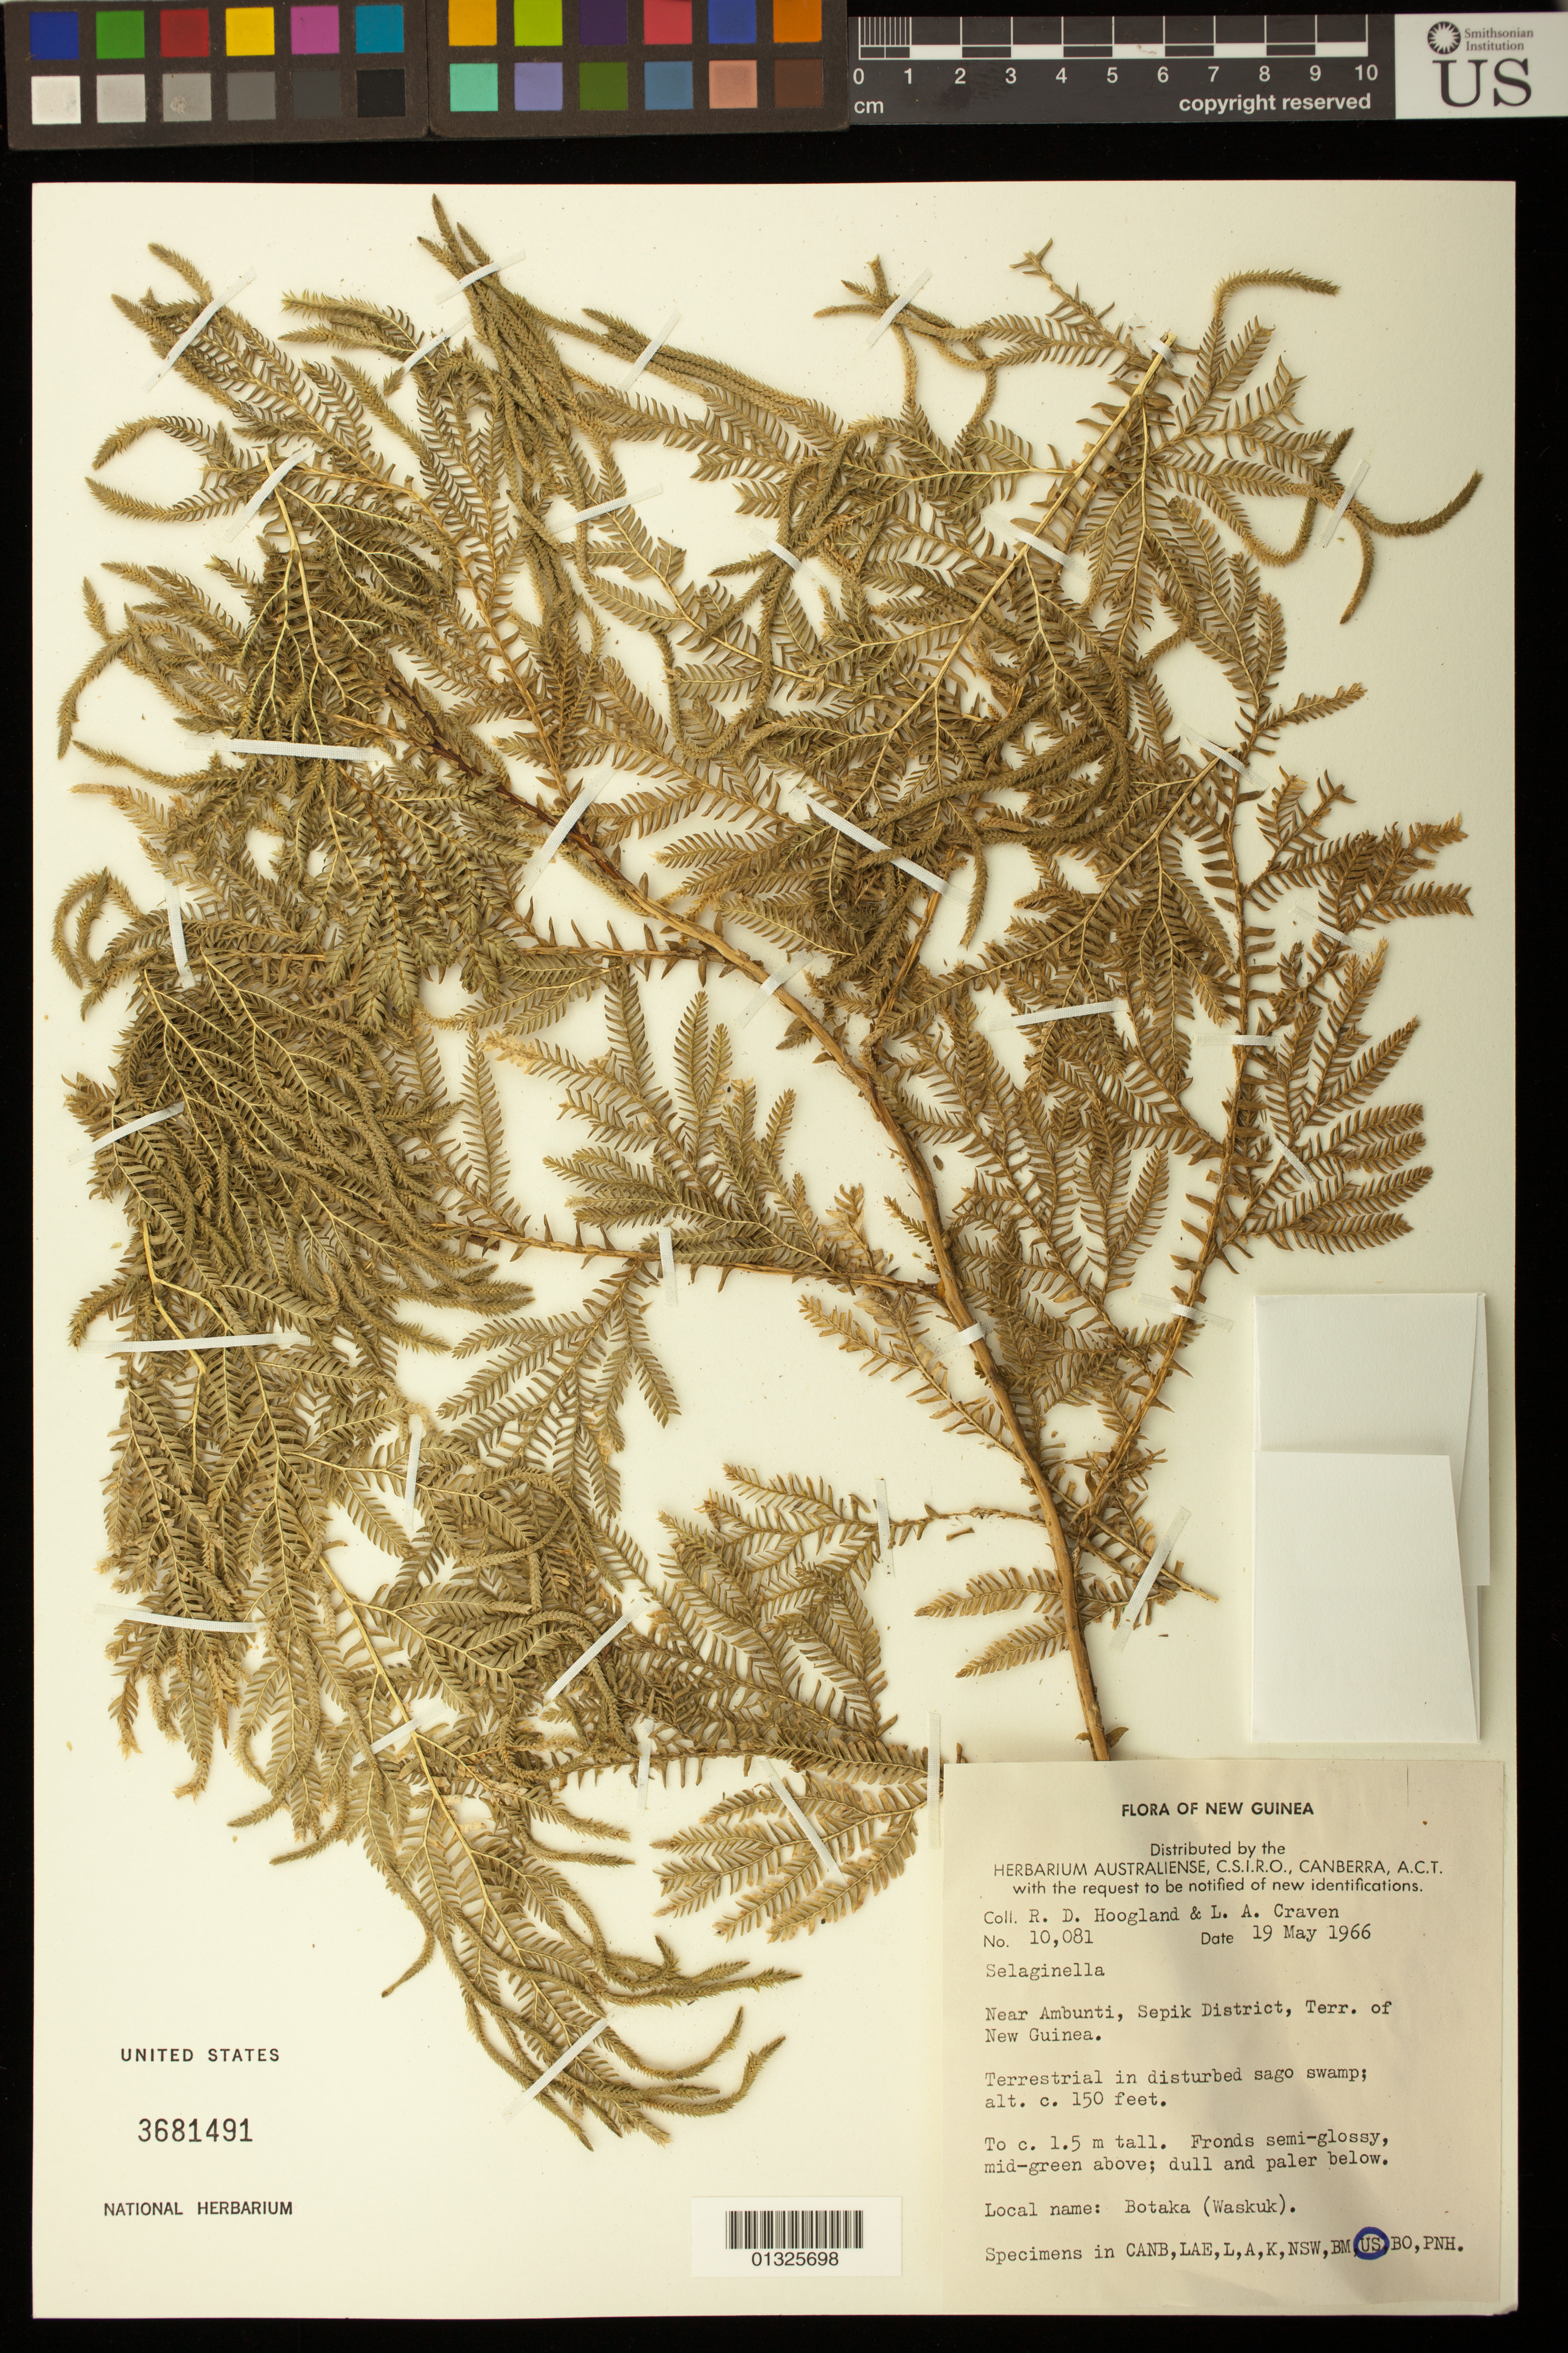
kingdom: Plantae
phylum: Tracheophyta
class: Lycopodiopsida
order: Selaginellales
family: Selaginellaceae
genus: Selaginella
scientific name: Selaginella sp.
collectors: R. D. Hoogland & L. A. Craven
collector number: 10081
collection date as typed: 19 May 1966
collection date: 1966-05-19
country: Papua New Guinea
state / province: East Sepik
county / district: Ambunti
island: New Guinea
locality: Near Ambunti, Sepik District.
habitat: Terrestrial in disturbed sago swamp.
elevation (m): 46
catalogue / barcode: US 3681491